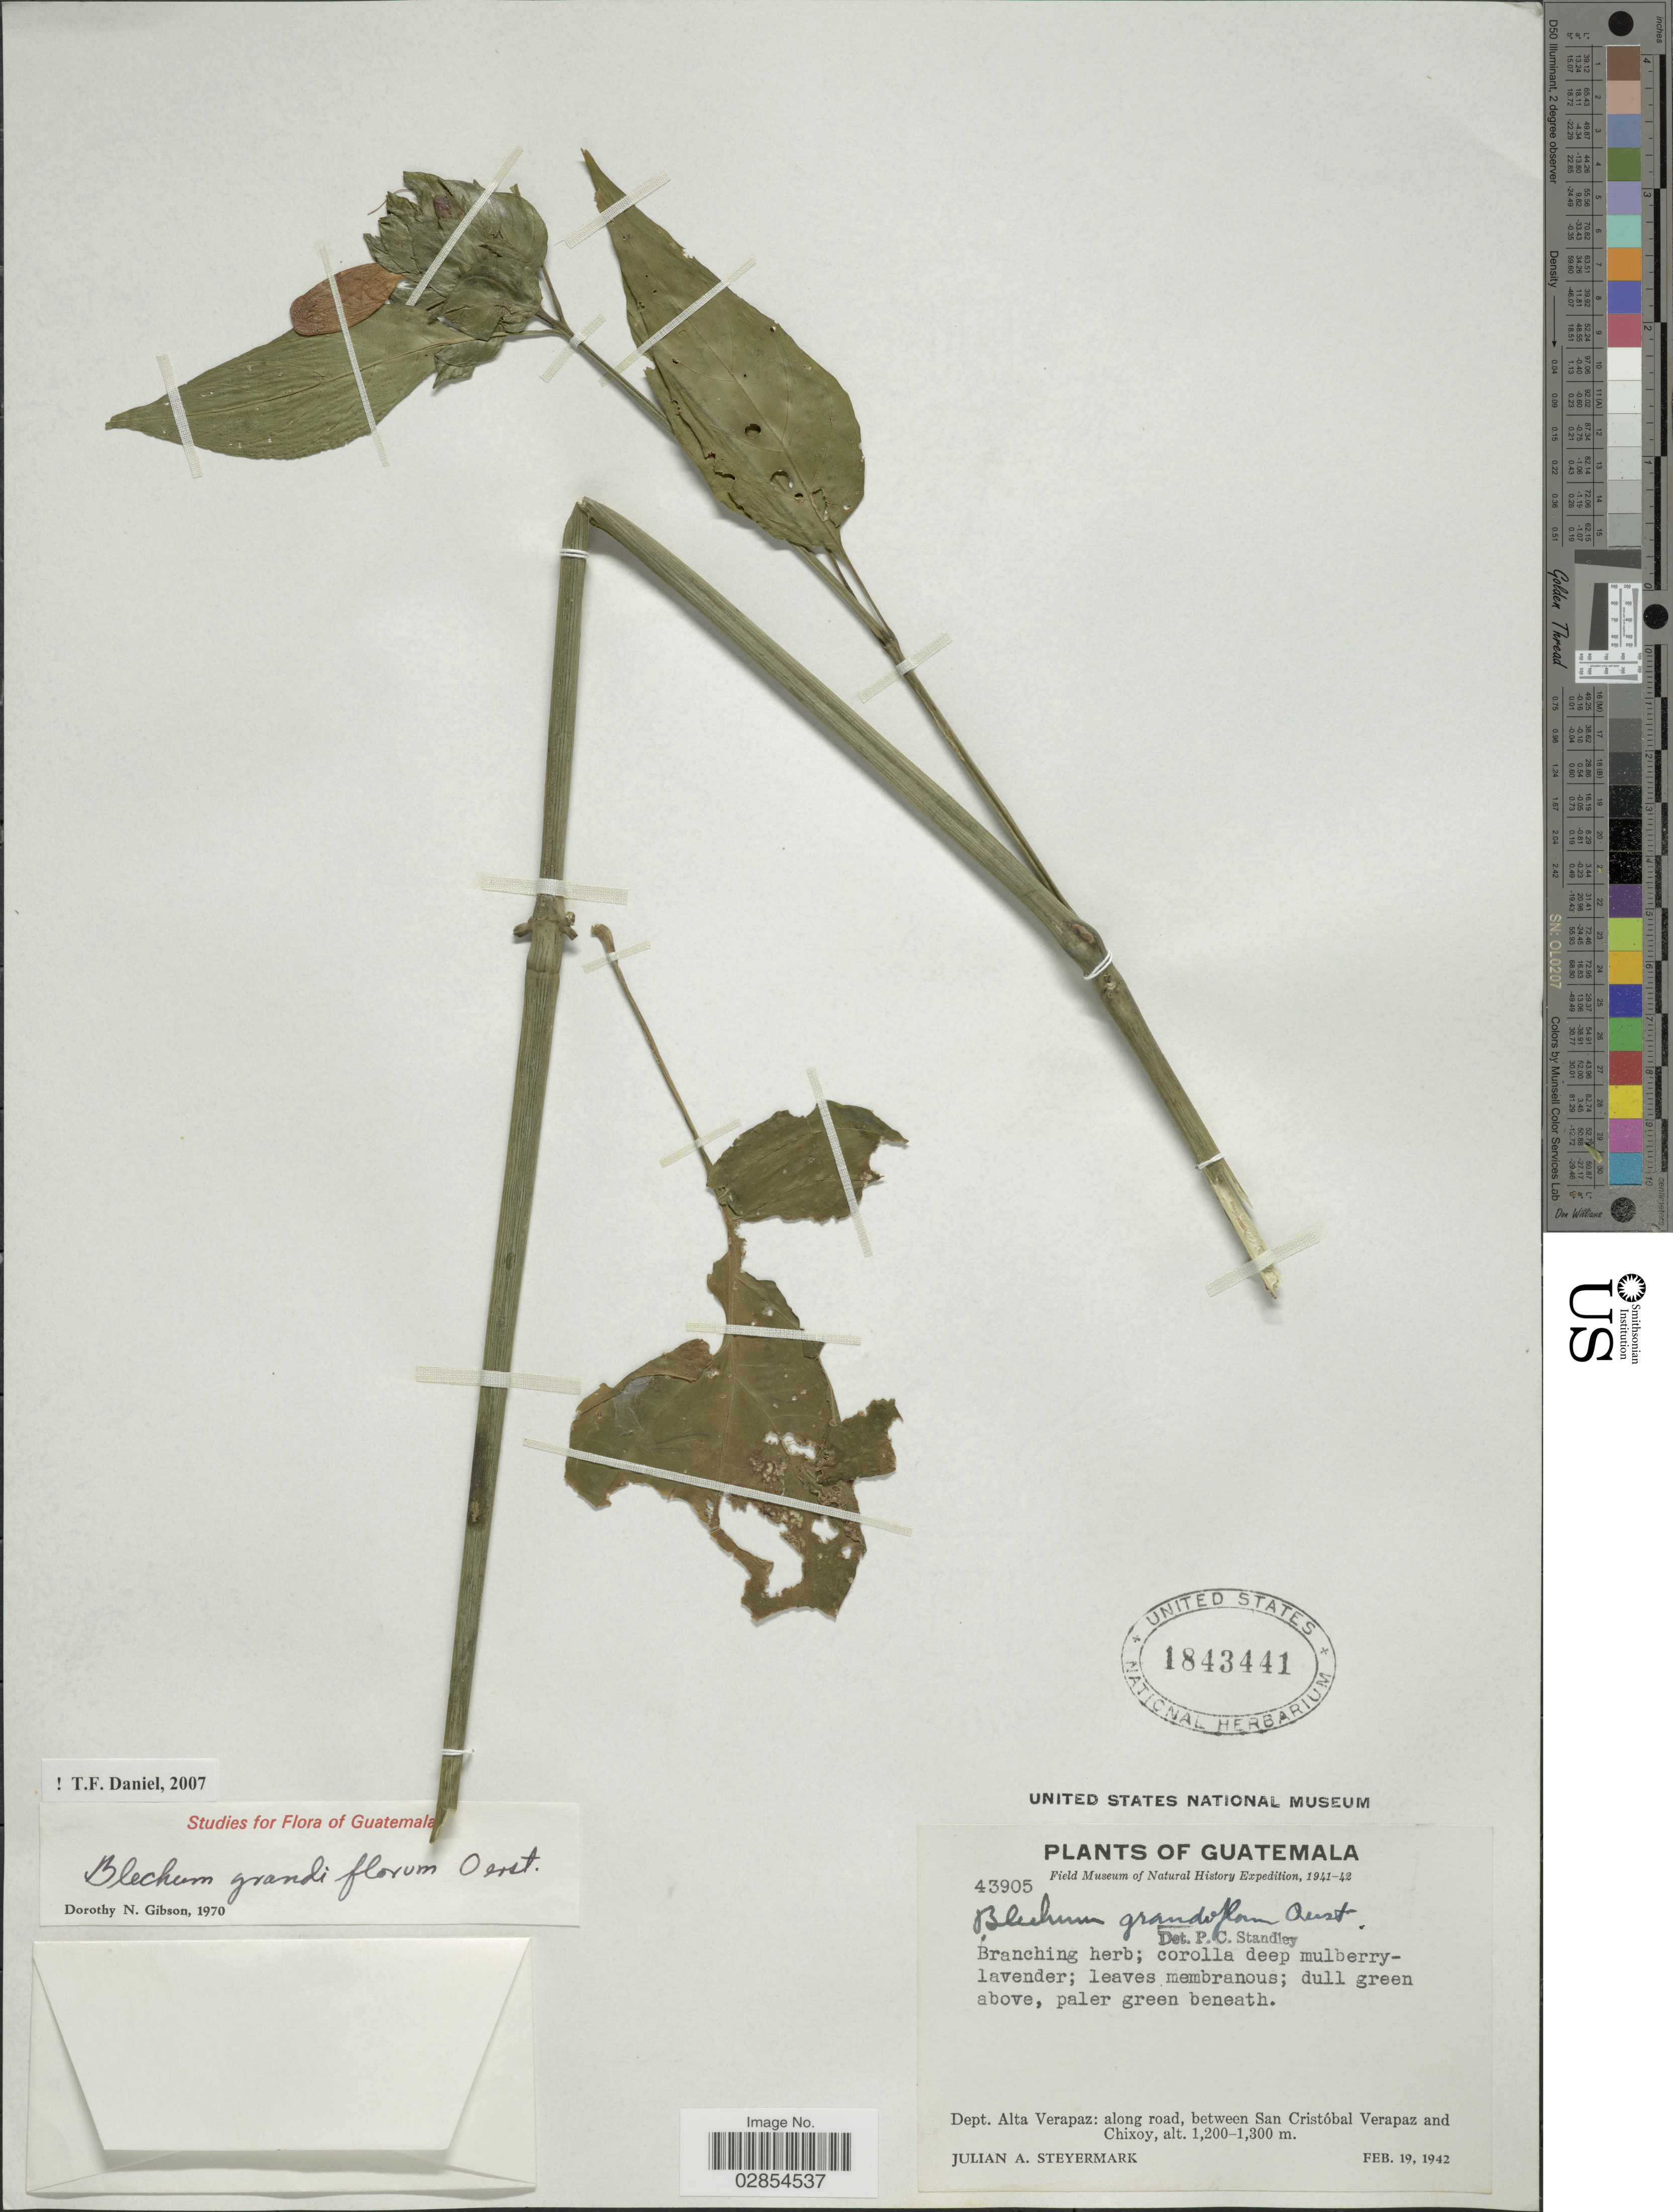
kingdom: Plantae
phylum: Tracheophyta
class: Magnoliopsida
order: Lamiales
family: Acanthaceae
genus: Blechum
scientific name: Blechum grandiflorum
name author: Oerst.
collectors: J. Steyermark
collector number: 43905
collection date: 1942-02-19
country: Guatemala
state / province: Alta Verapaz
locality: Dept. Alta Verapaz: along road, between San Cristóbal Verapaz and Chixoy.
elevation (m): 1200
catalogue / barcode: US 1843441